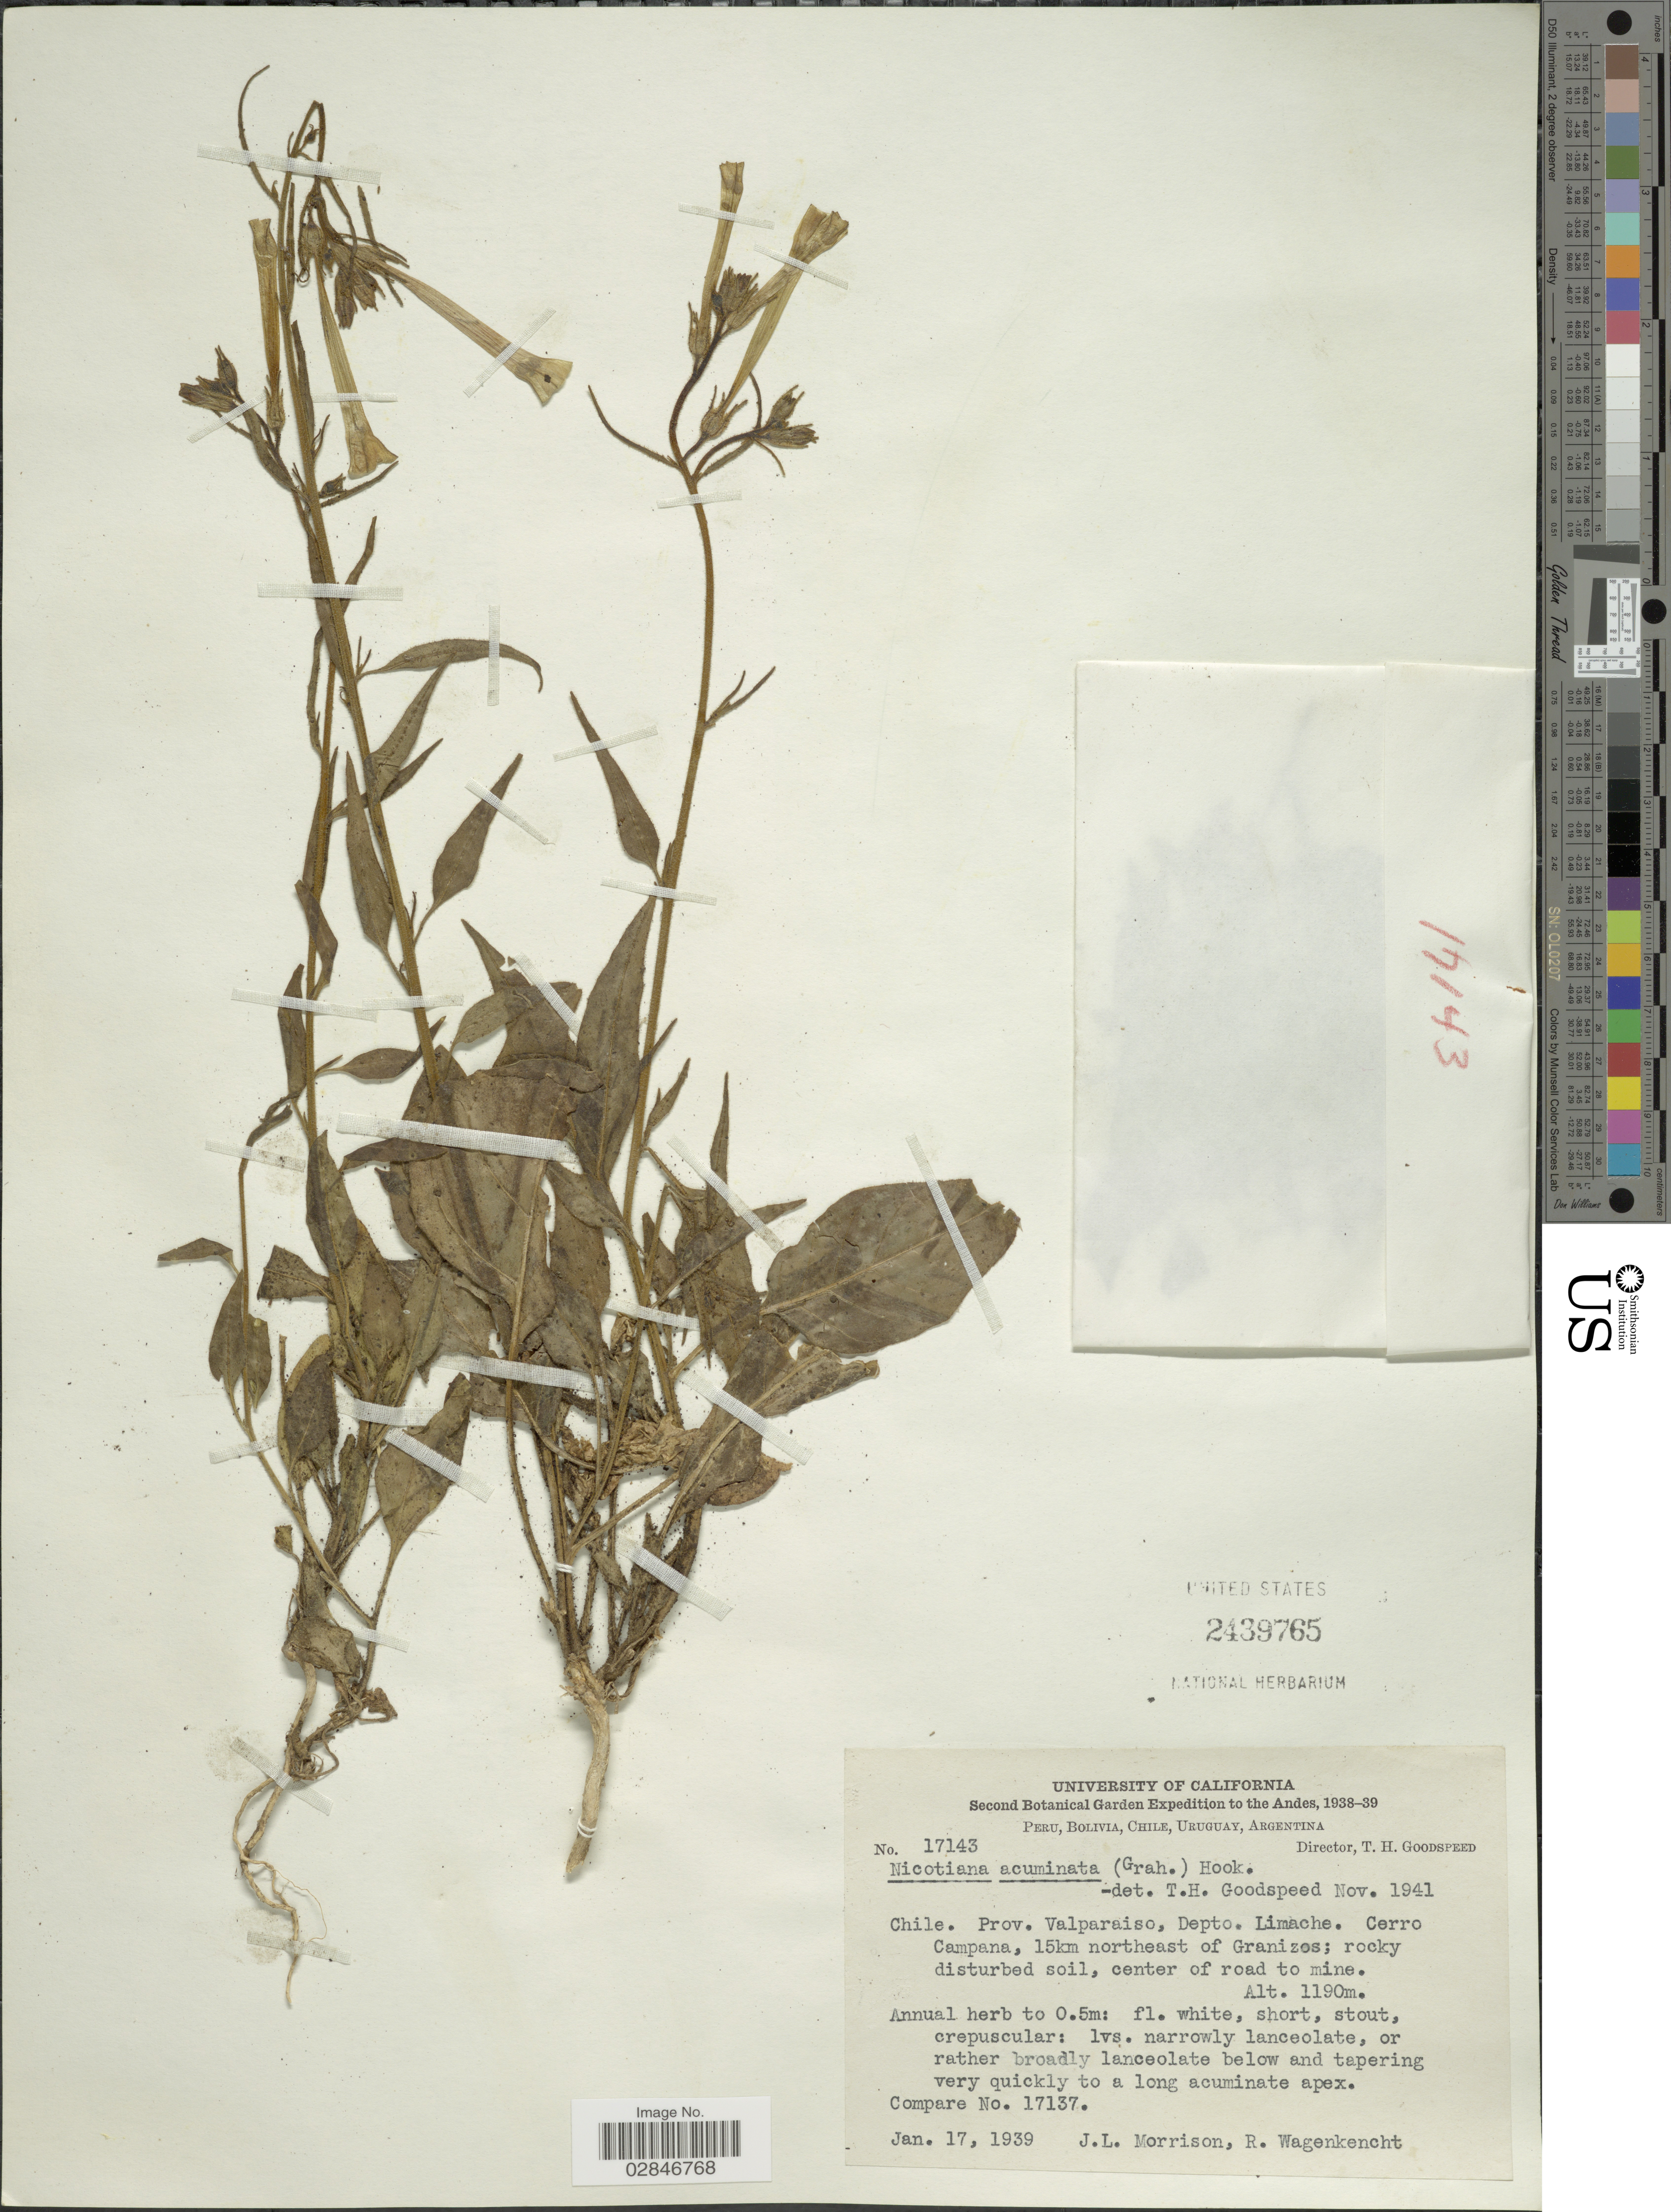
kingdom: Plantae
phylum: Tracheophyta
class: Magnoliopsida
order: Solanales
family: Solanaceae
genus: Nicotiana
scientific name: Nicotiana acuminata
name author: (Graham) Hook.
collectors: J. Morrison & R. Wagenknecht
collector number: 17143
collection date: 1939-01-17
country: Chile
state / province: Valparaíso (V)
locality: The Andes, Prov. Valparaiso, Depto. Limache. Cerro Campana, 15km northeast of Granizos.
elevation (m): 1190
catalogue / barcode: US 2439765